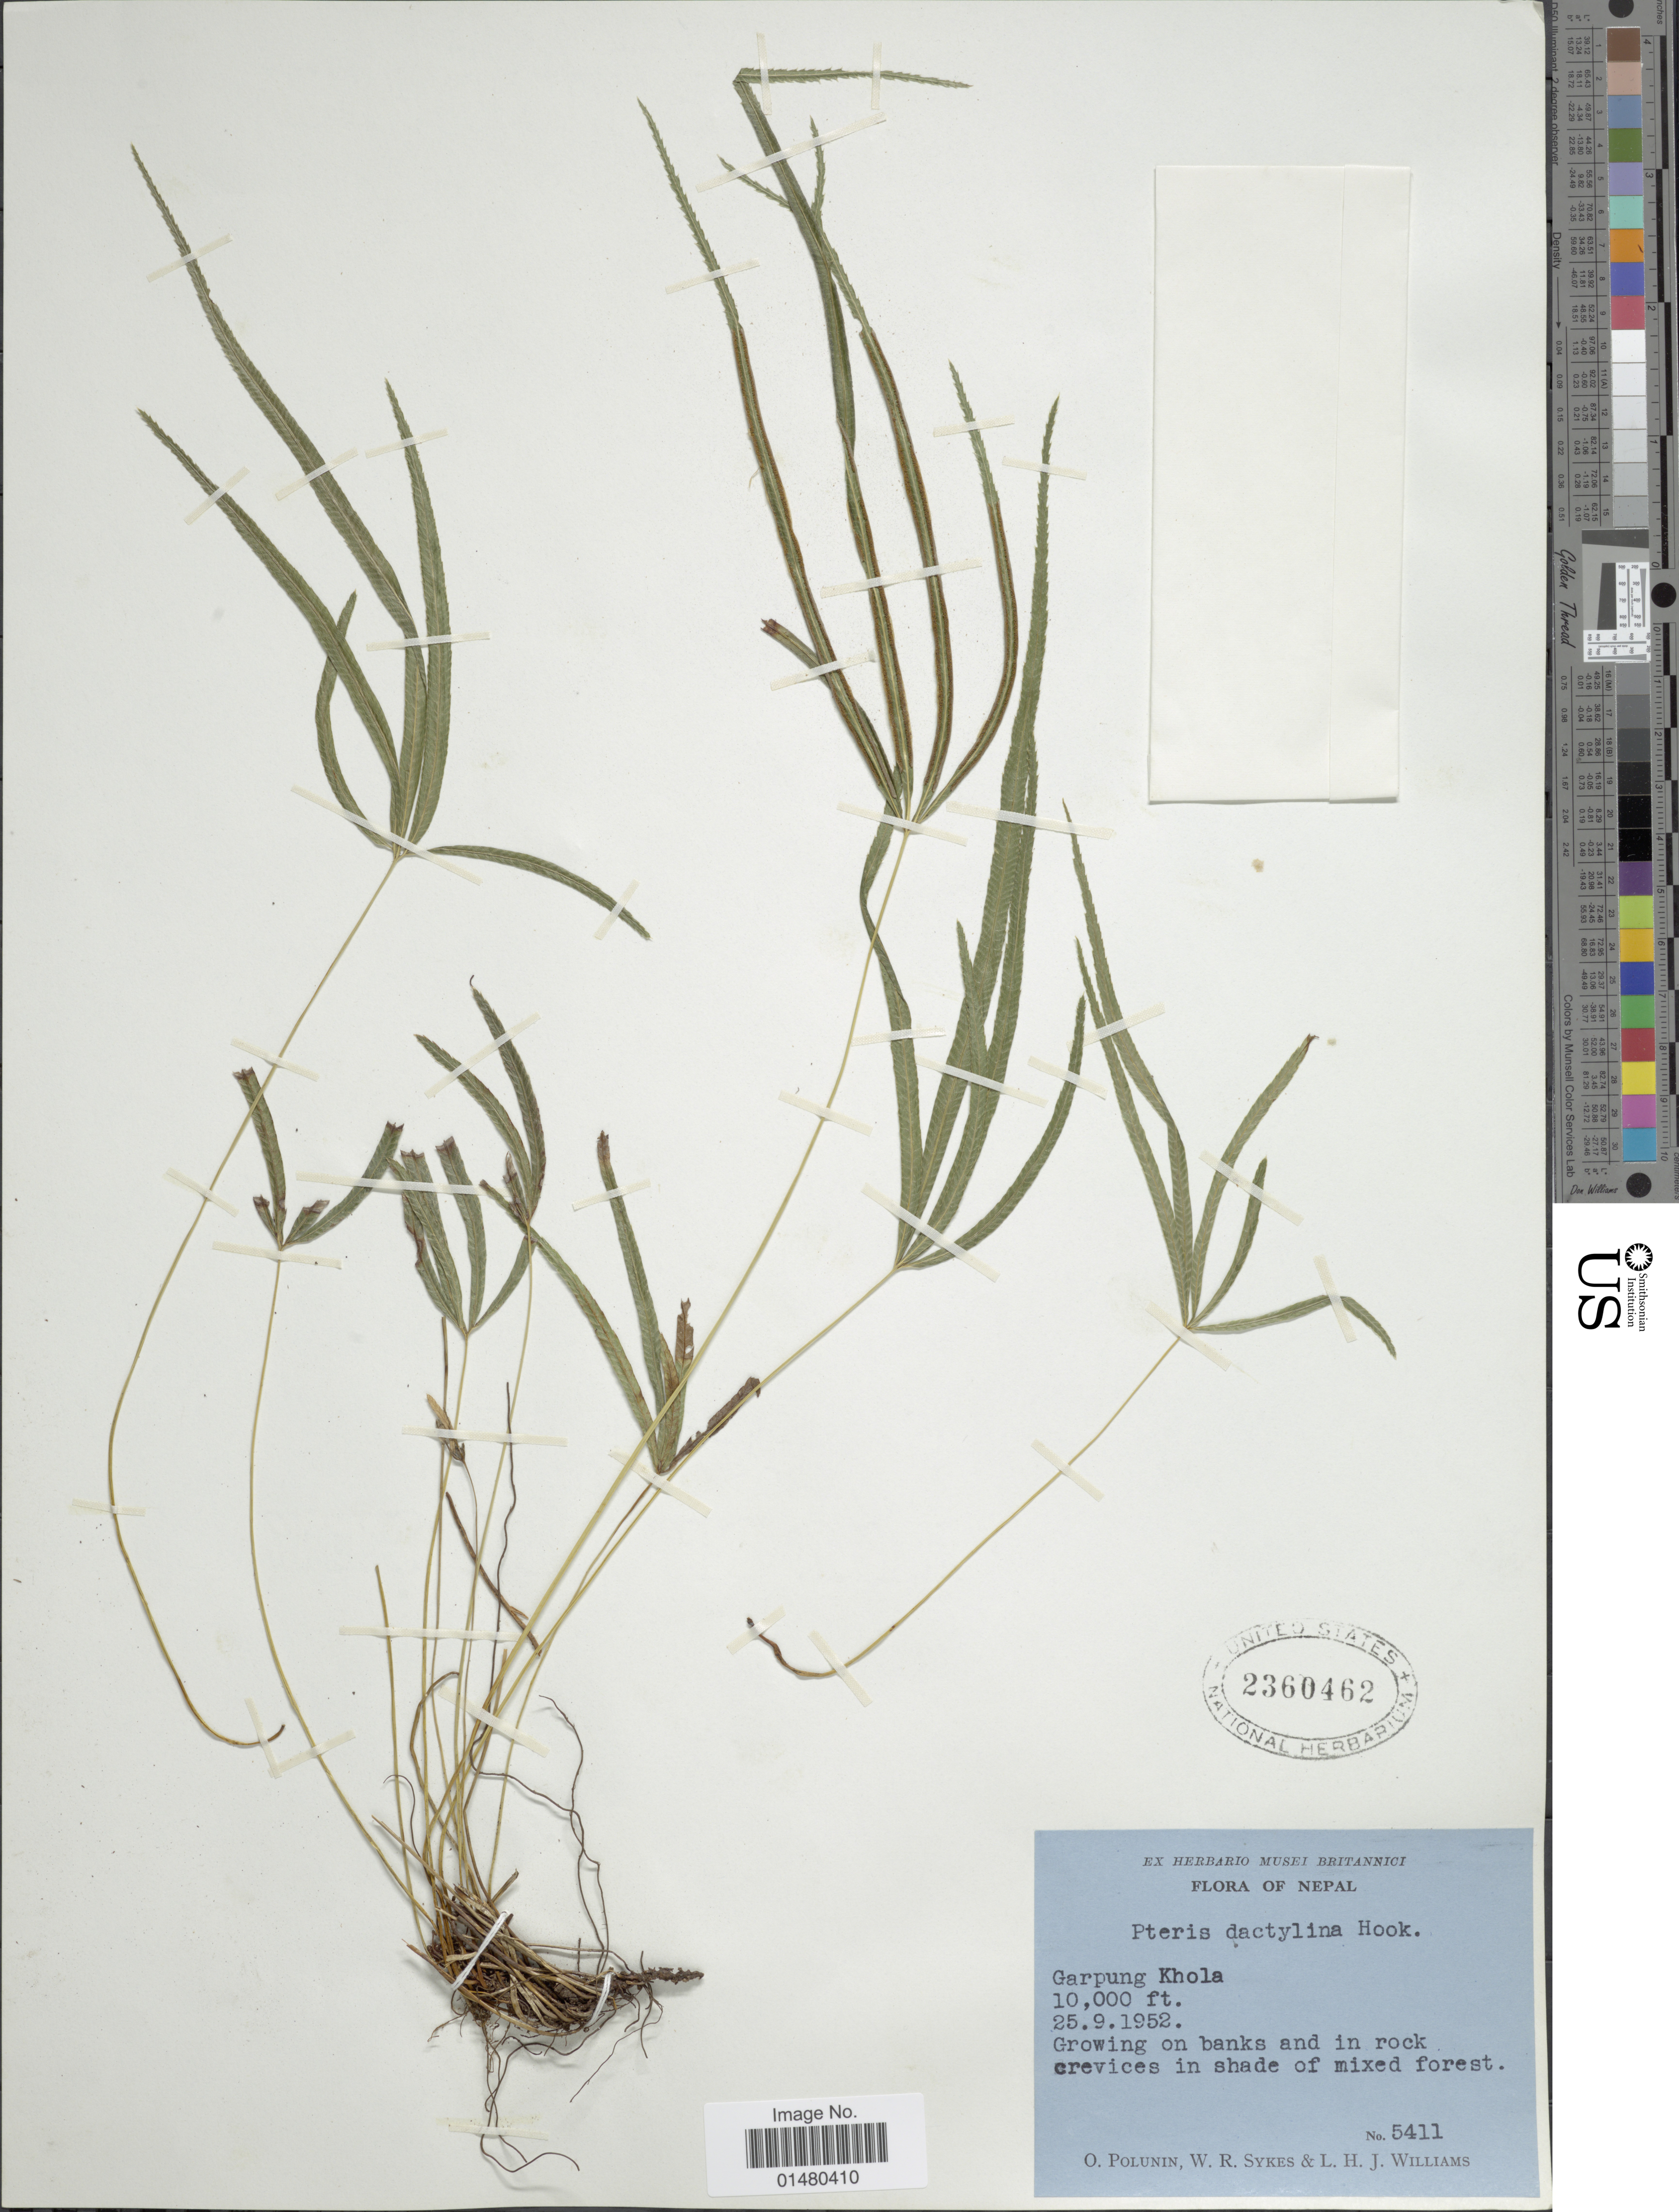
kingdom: Plantae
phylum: Tracheophyta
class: Polypodiopsida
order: Polypodiales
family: Pteridaceae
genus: Pteris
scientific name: Pteris dactylina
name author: Hook.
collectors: O. V. Polunin, W. R. Sykes & L. H. J. Williams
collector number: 5411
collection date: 1952-09-25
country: Nepal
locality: Garpung Khola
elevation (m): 3048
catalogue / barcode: US 2360462